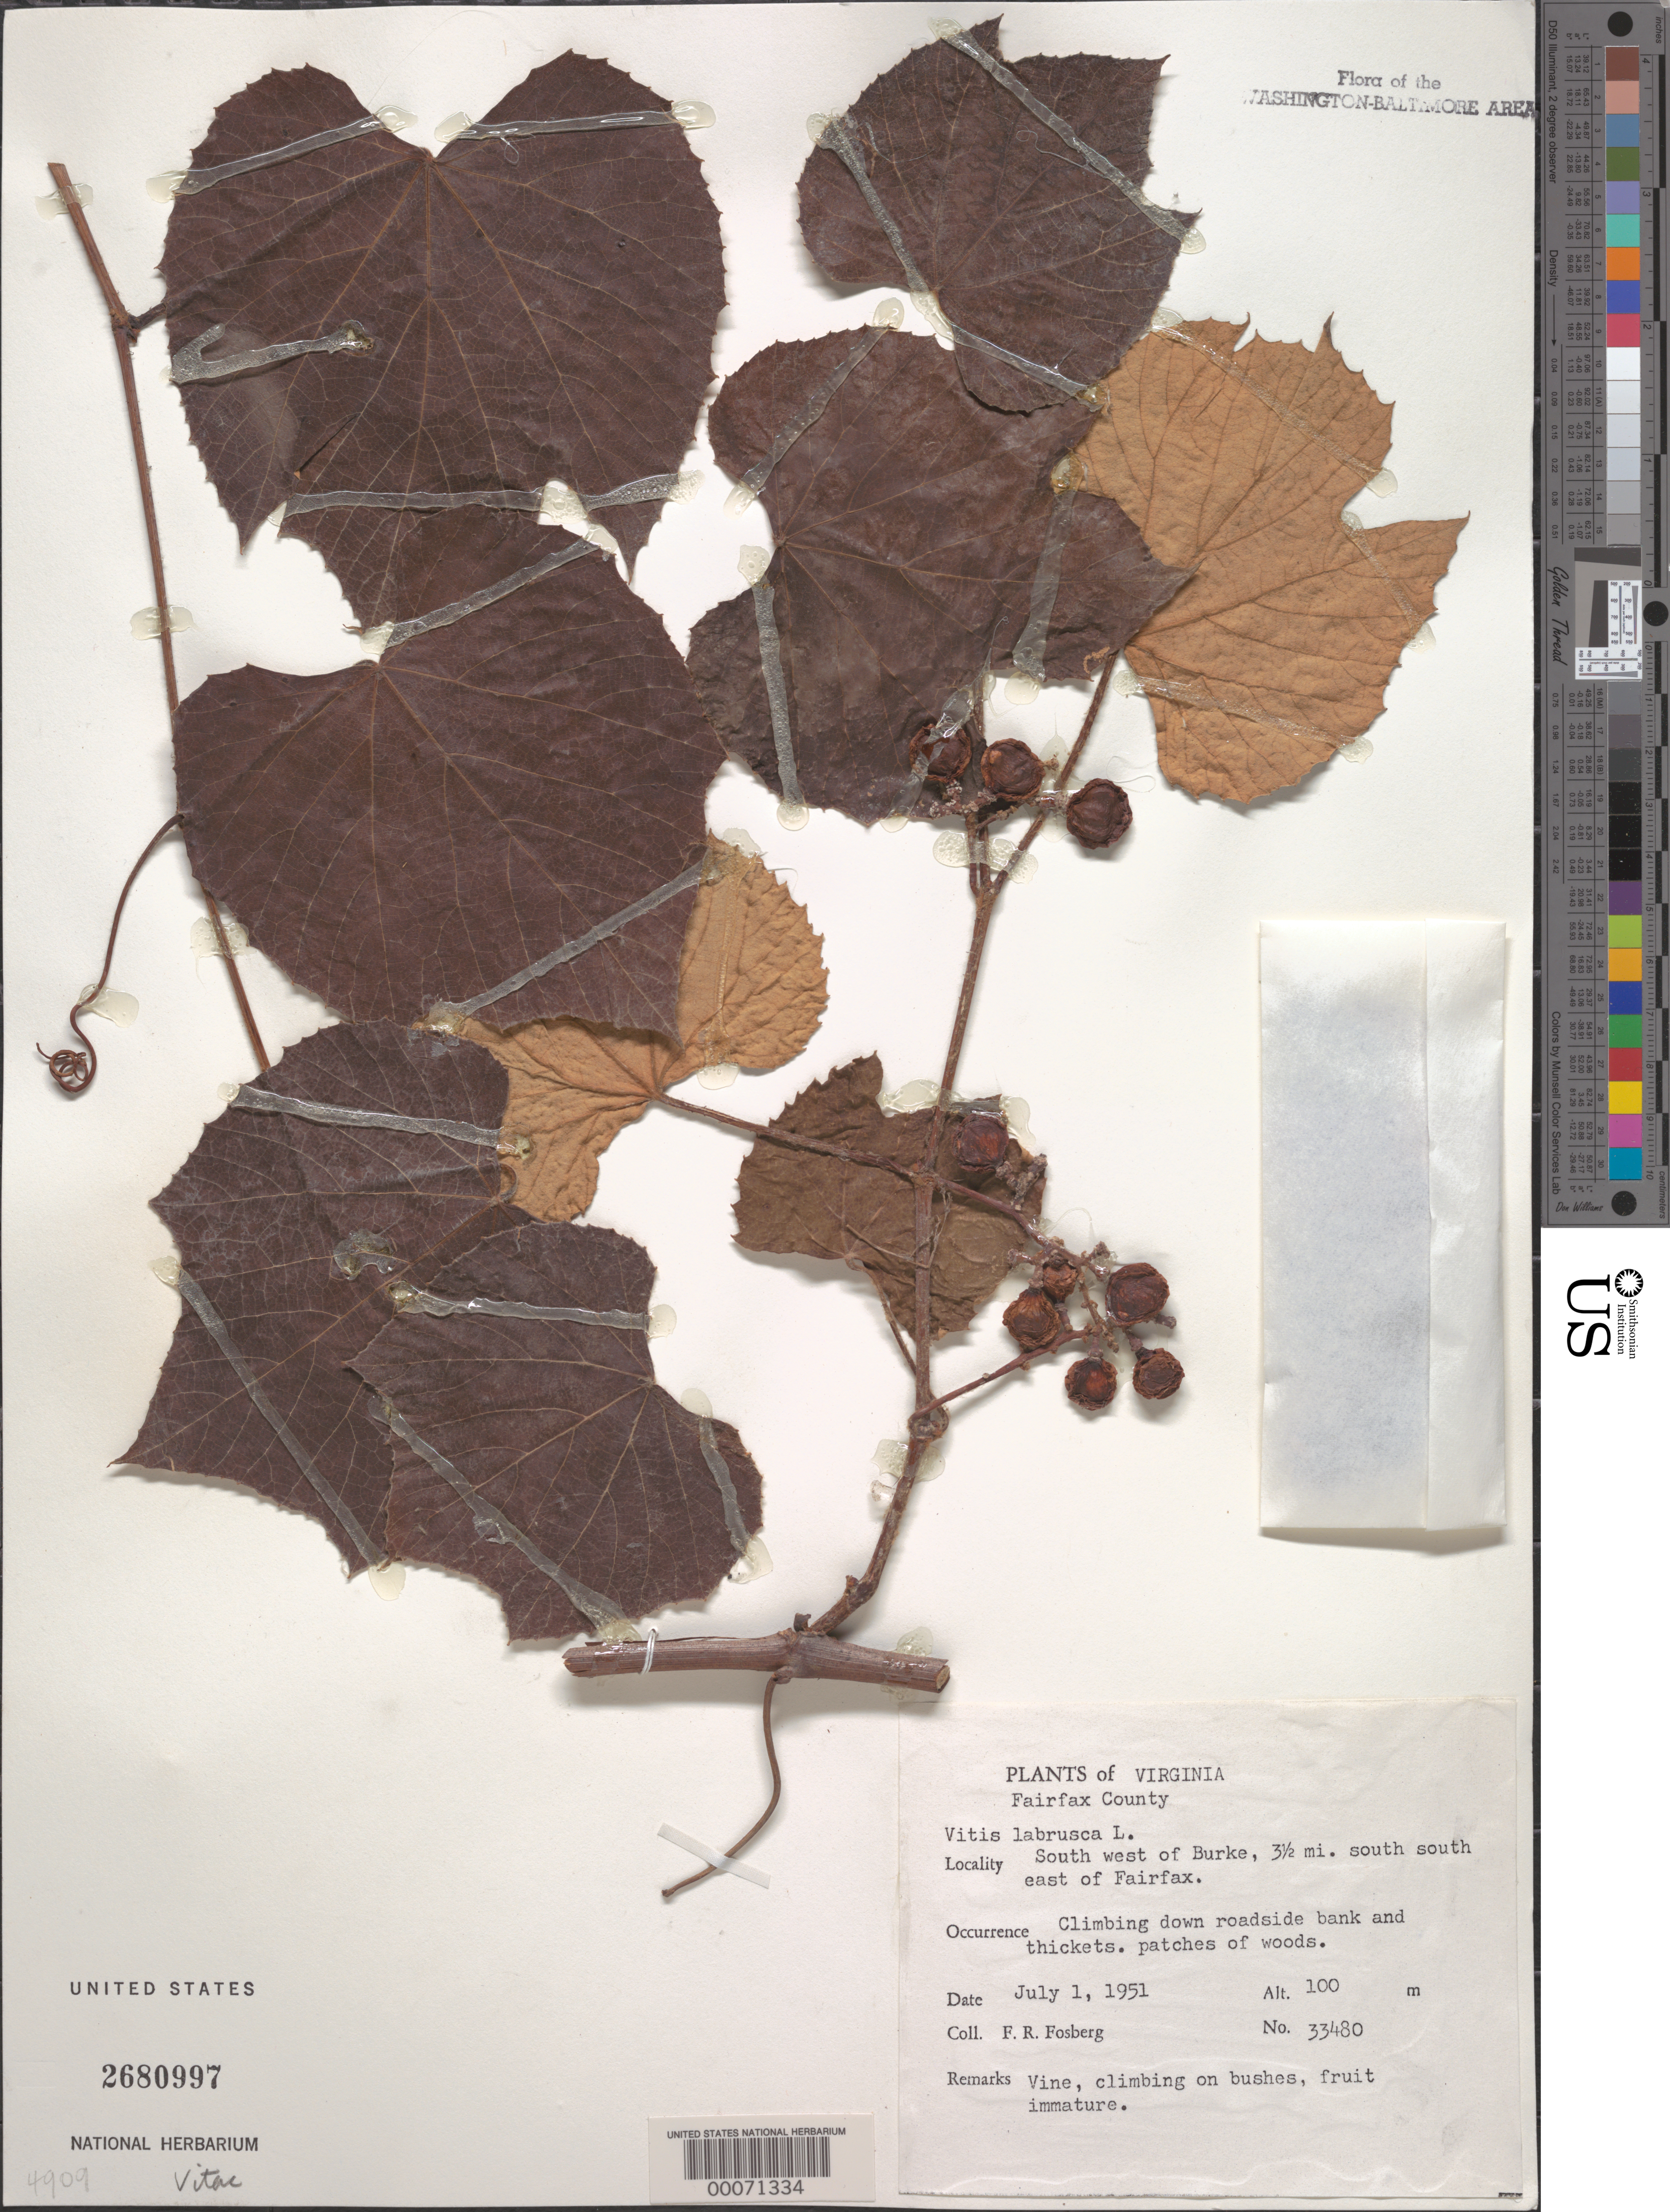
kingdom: Plantae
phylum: Tracheophyta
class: Magnoliopsida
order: Vitales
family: Vitaceae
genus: Vitis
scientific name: Vitis labrusca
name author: L.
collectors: F. R. Fosberg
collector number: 33480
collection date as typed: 01 Jul 1951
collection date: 1951-07-01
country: United States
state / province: Virginia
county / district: Fairfax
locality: Southwest of Burke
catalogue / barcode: US 2680997